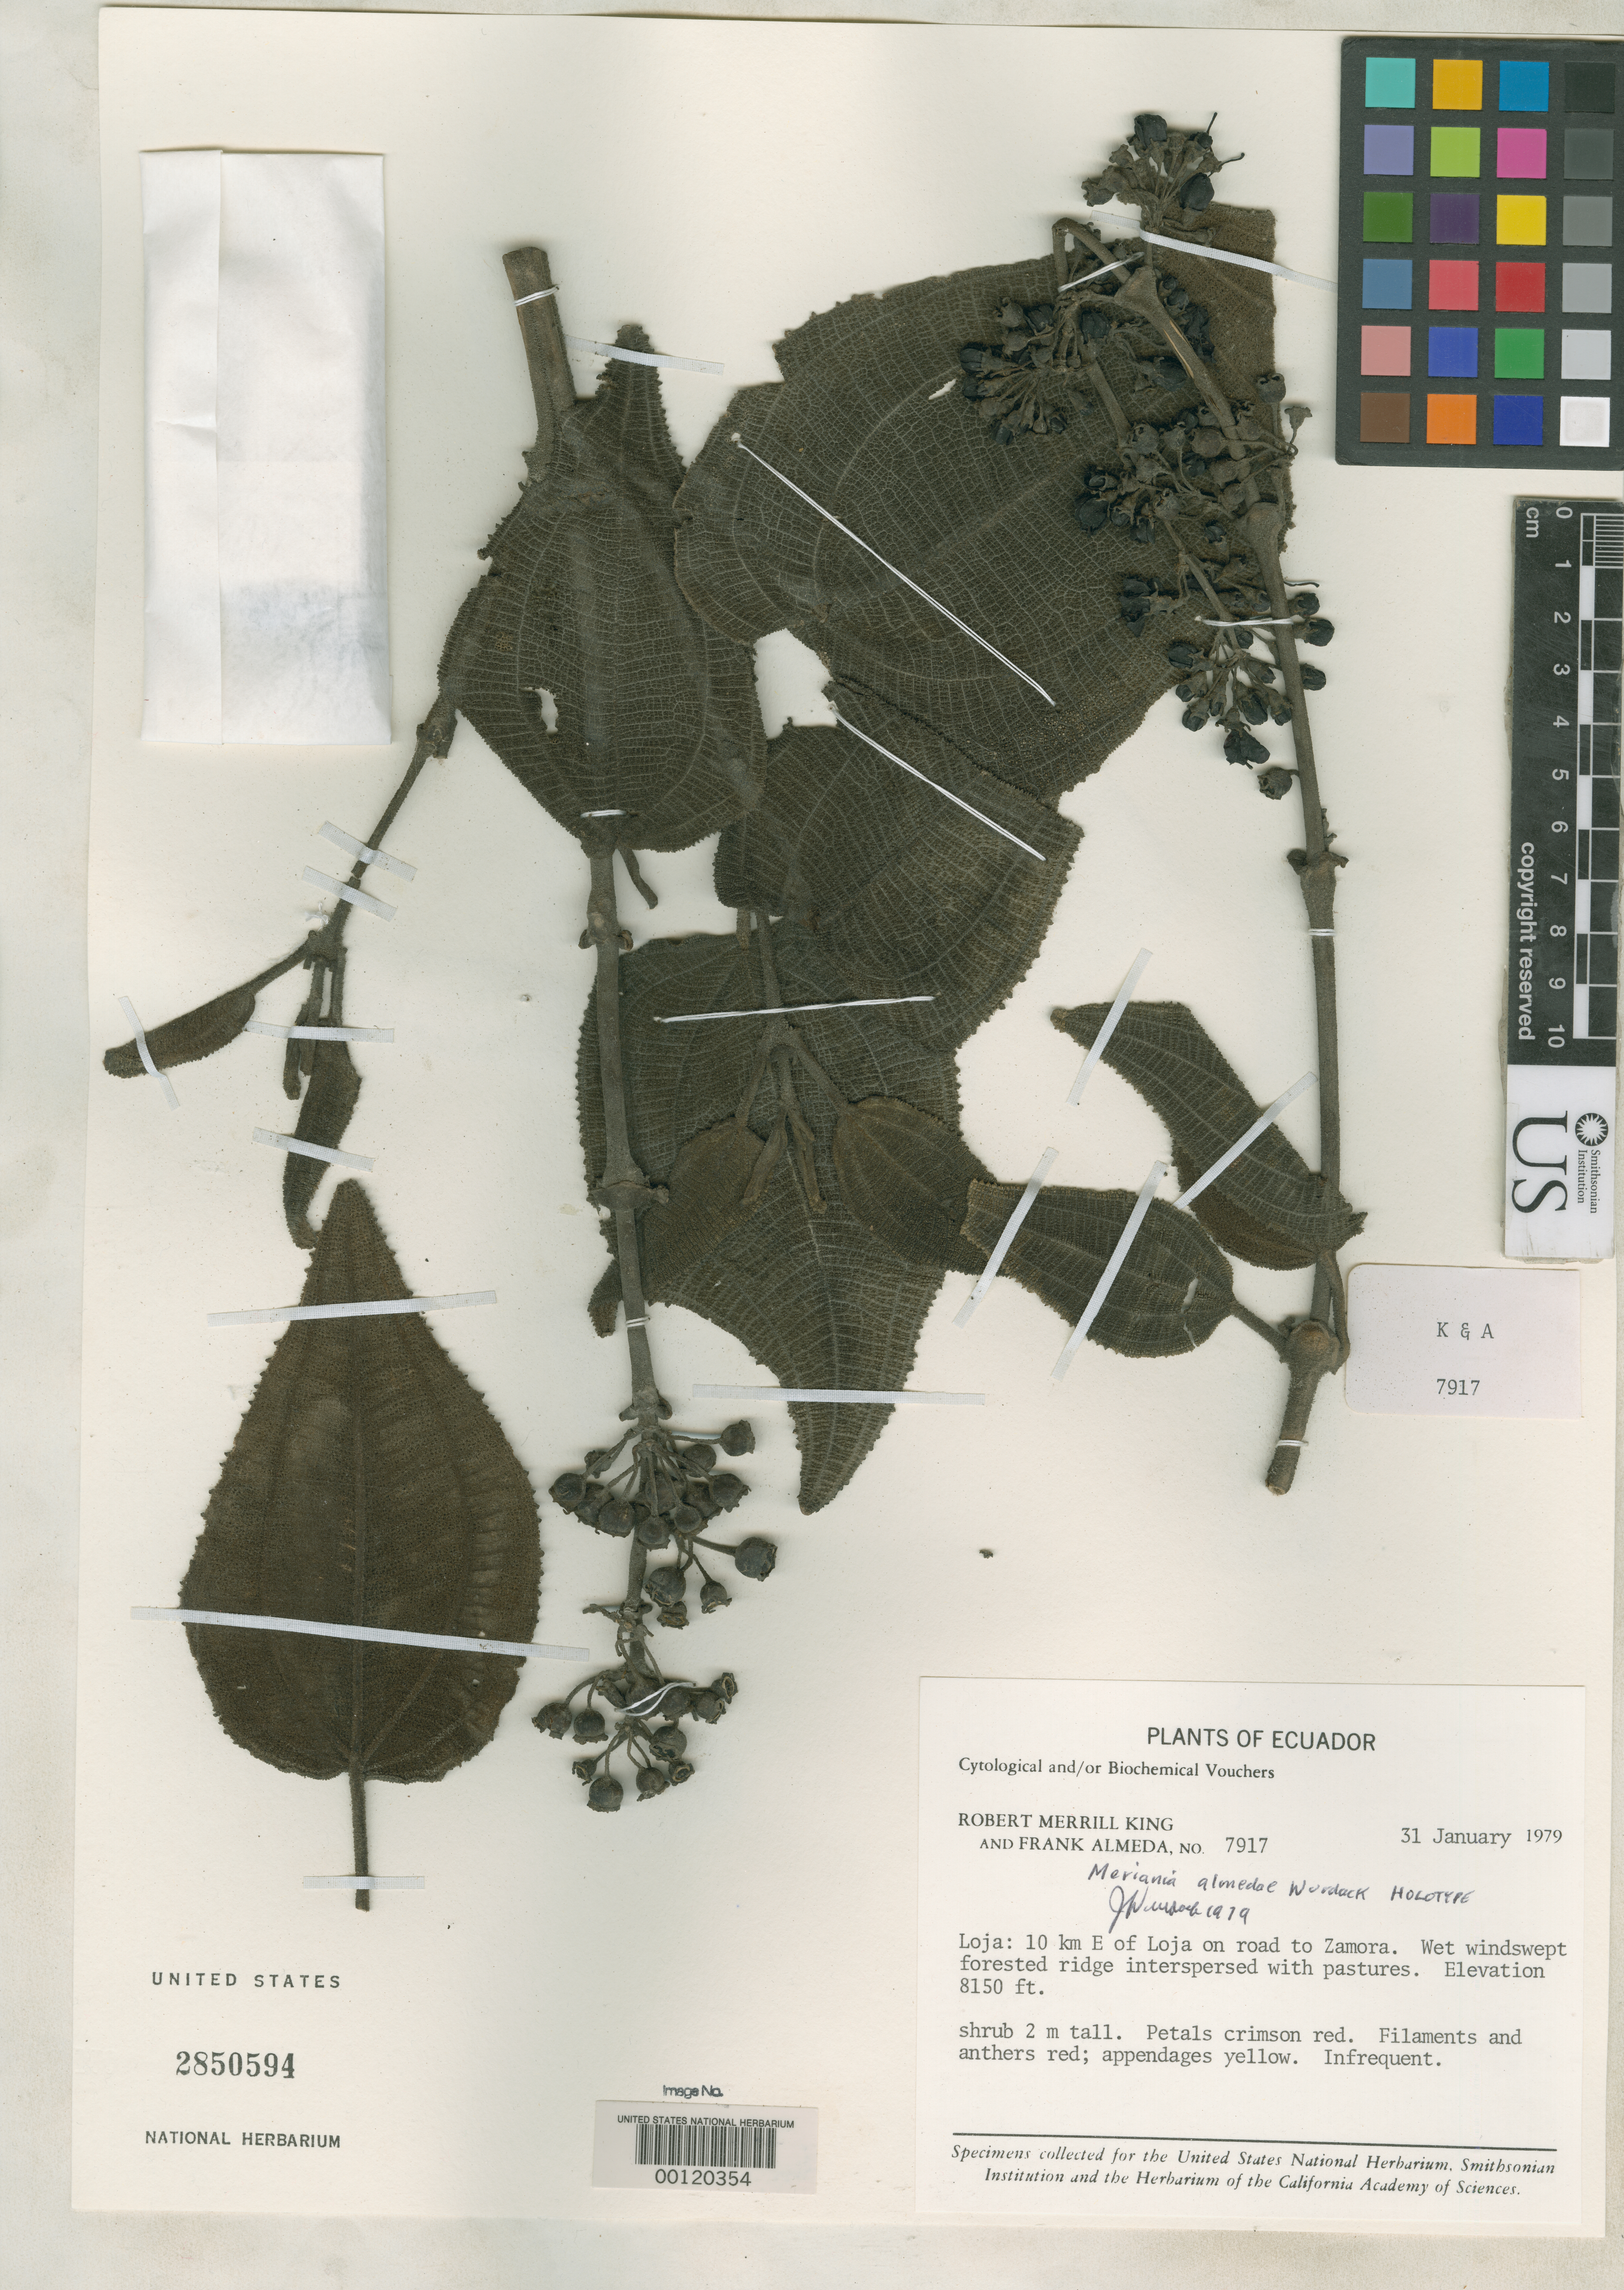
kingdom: Plantae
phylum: Tracheophyta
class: Magnoliopsida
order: Myrtales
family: Melastomataceae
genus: Meriania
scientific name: Meriania almedae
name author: Wurdack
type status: Holotype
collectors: R. M. King & F. Almeda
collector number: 7917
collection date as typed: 31 Jan 1979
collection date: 1979-01-31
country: Ecuador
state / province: Loja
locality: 10 km E of Loja on road to Zamora.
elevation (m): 2484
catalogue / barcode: US 2850594